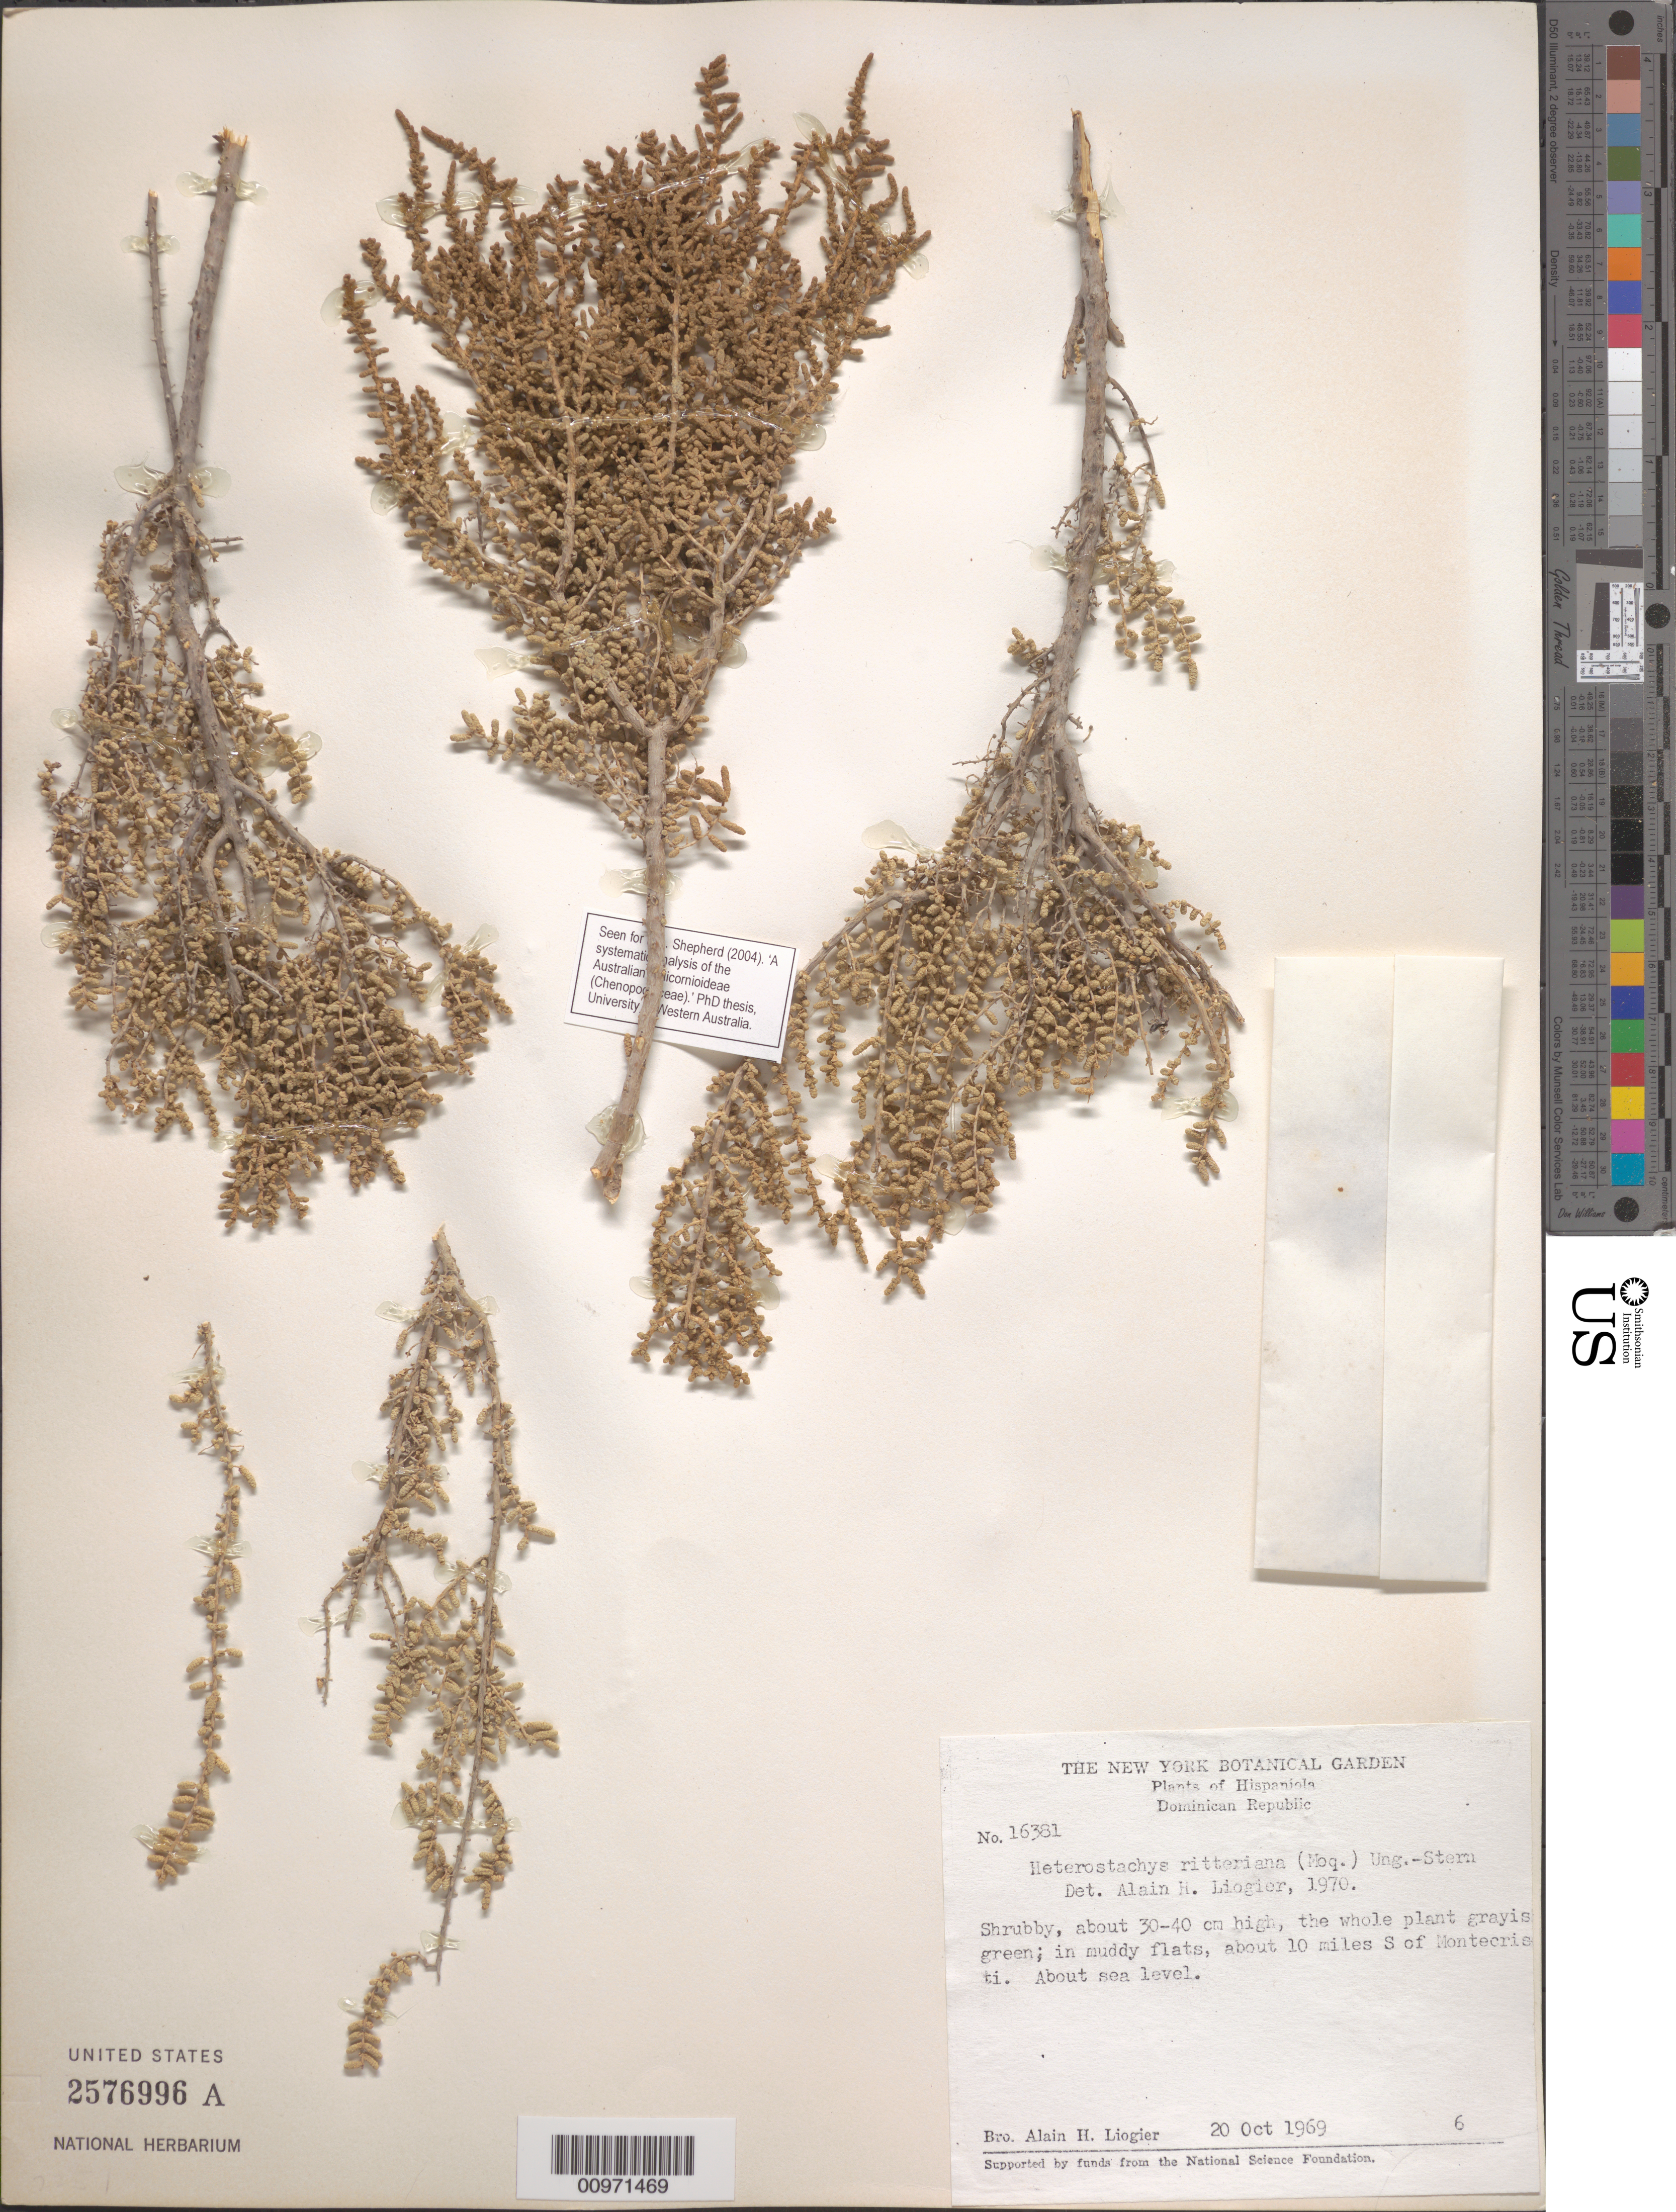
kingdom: Plantae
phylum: Tracheophyta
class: Magnoliopsida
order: Caryophyllales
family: Amaranthaceae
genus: Heterostachys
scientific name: Heterostachys ritteriana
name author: (Moq.) Ung.-Sternb.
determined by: Liogier, Alain H.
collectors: A. H. Liogier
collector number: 16381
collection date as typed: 20 Oct 1969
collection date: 1969-10-20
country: Dominican Republic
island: Hispaniola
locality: Montecristi, about 10 miles S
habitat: In muddy flats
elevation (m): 0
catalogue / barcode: US 2576996A